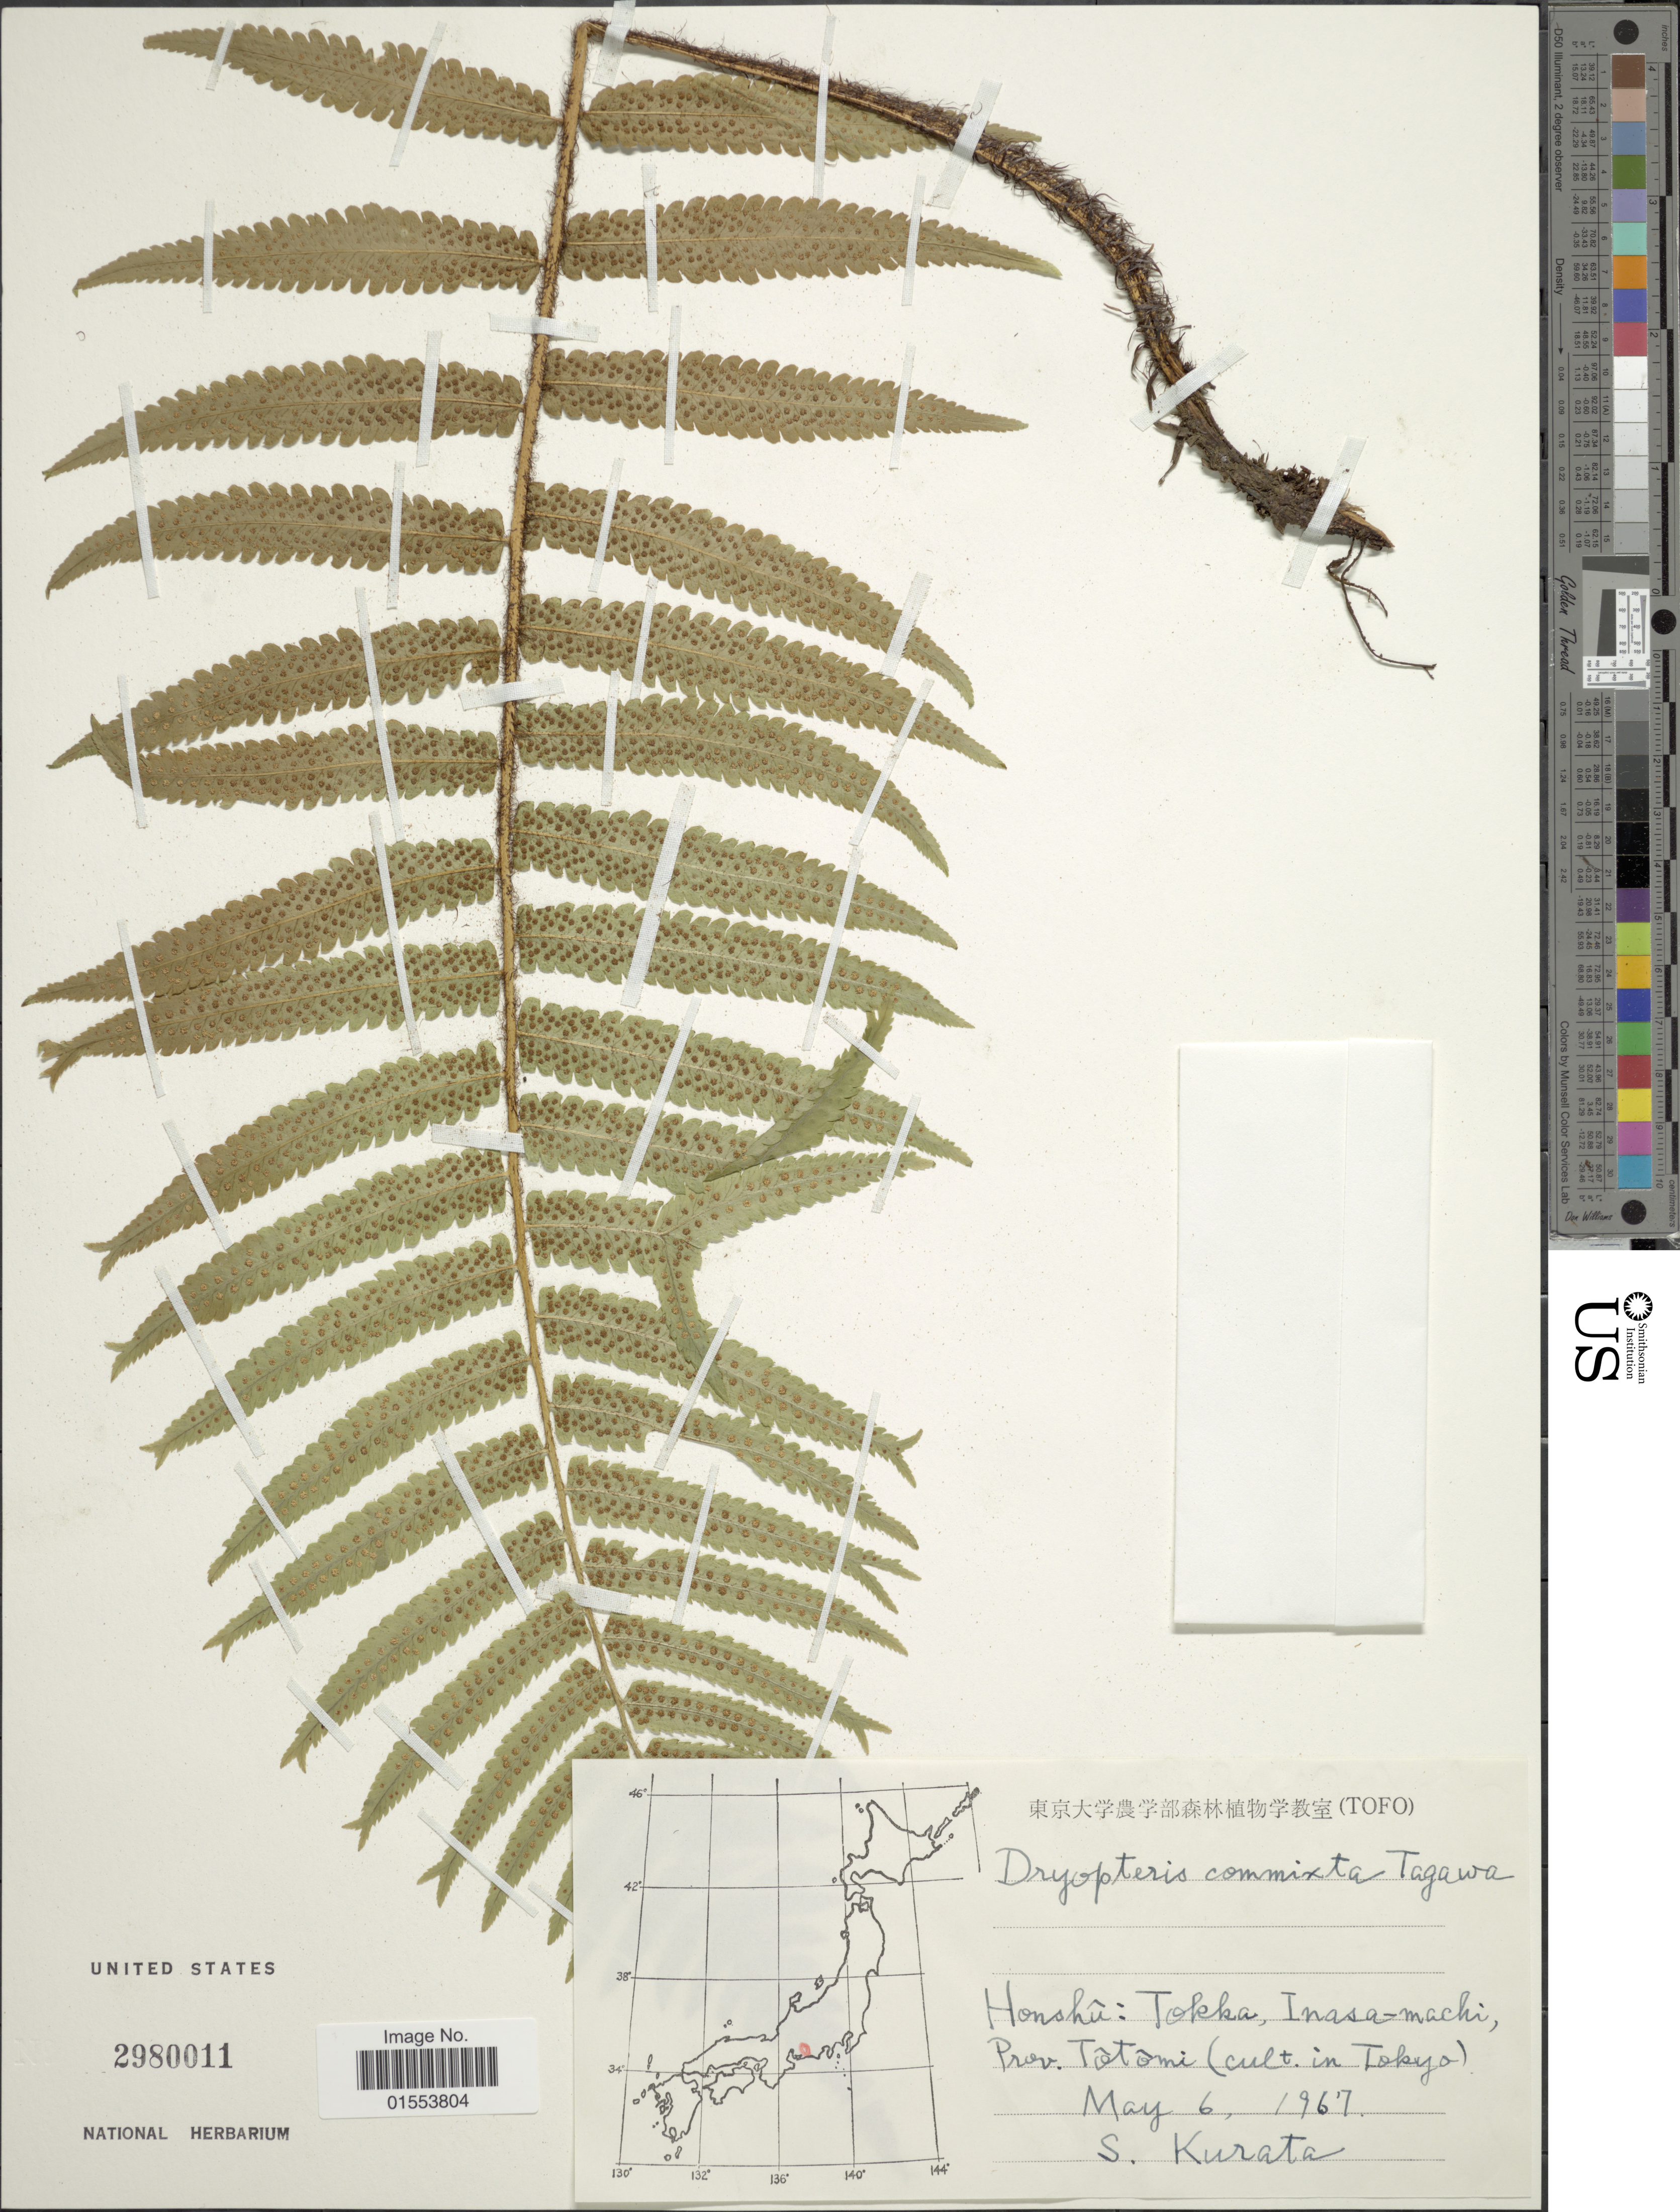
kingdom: Plantae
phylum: Tracheophyta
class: Polypodiopsida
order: Polypodiales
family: Dryopteridaceae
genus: Dryopteris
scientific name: Dryopteris commixta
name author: Tagawa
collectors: Sa. Kurata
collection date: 1967-05-06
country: Japan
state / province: Tokyo, Federal City of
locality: In Tokyo.. Honshu: Tokka, Inasa-machi. prov. Totomi.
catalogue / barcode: US 2980011